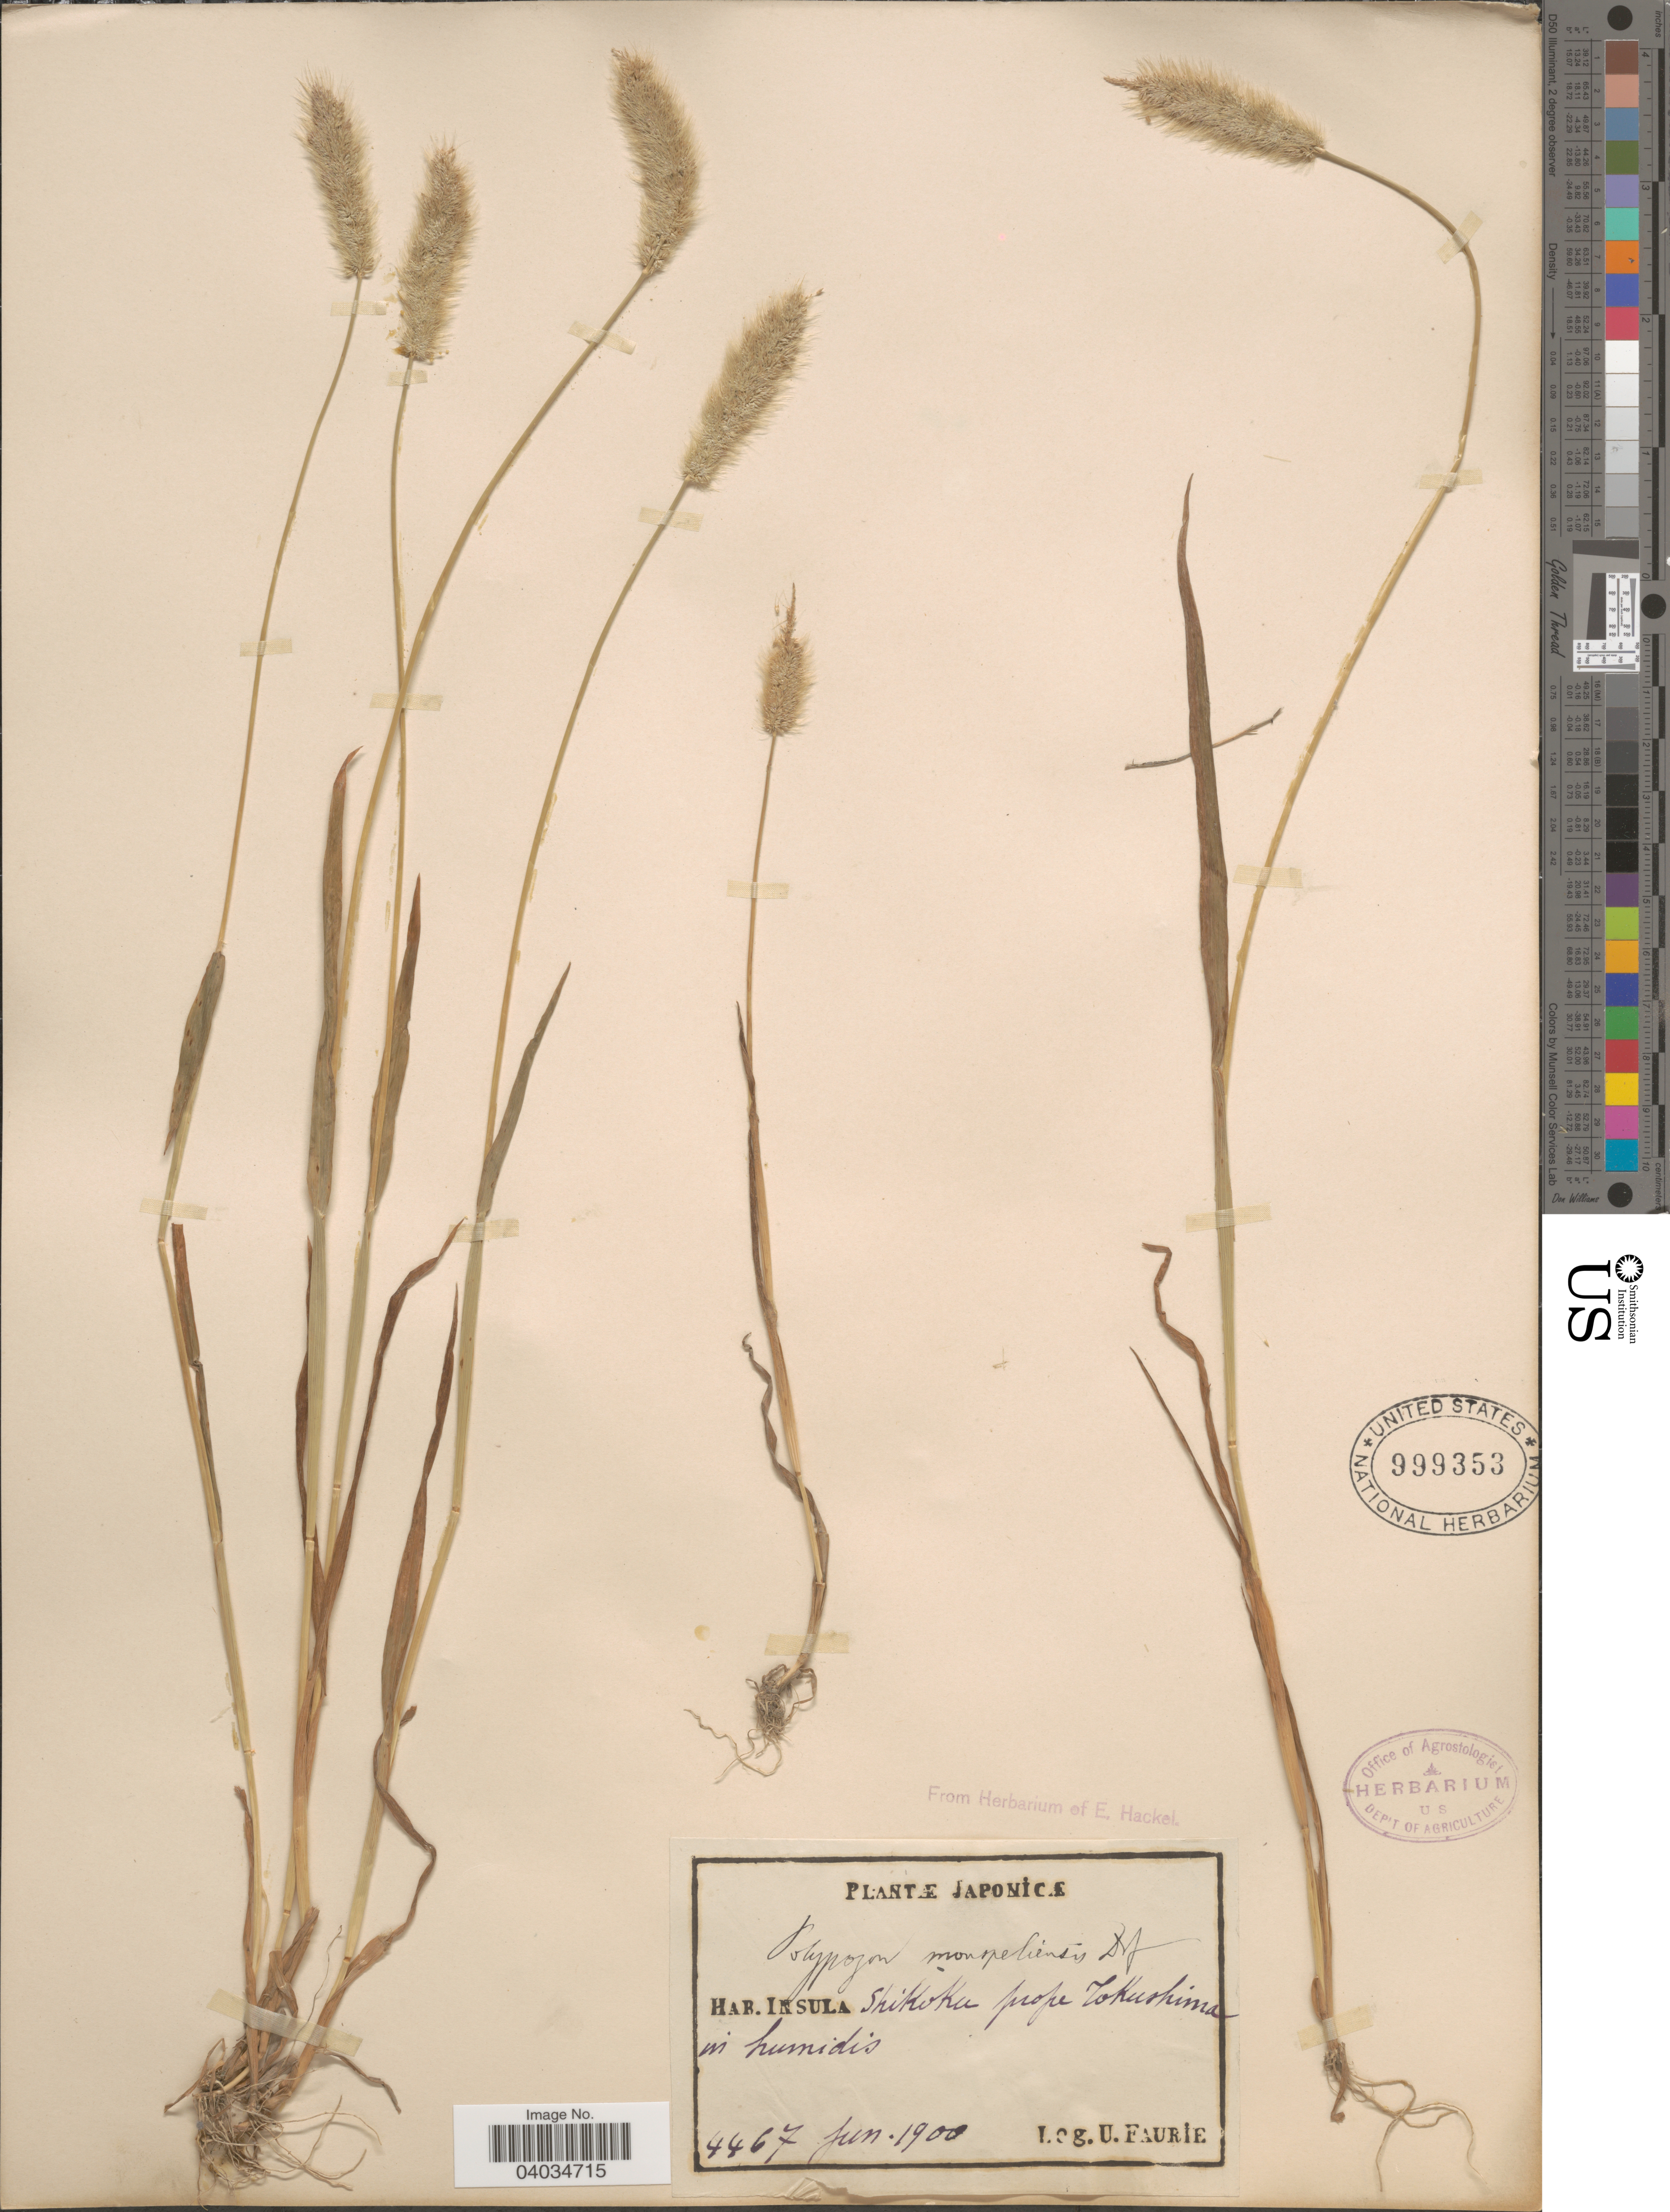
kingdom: Plantae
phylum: Tracheophyta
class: Liliopsida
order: Poales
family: Poaceae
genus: Polypogon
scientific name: Polypogon monspeliensis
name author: (L.) Desf.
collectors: U. Faurie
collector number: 4467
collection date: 1900-06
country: Japan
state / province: Tokusima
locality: Insula Shikoku prope Tokushima in humidis.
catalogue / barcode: US 999353